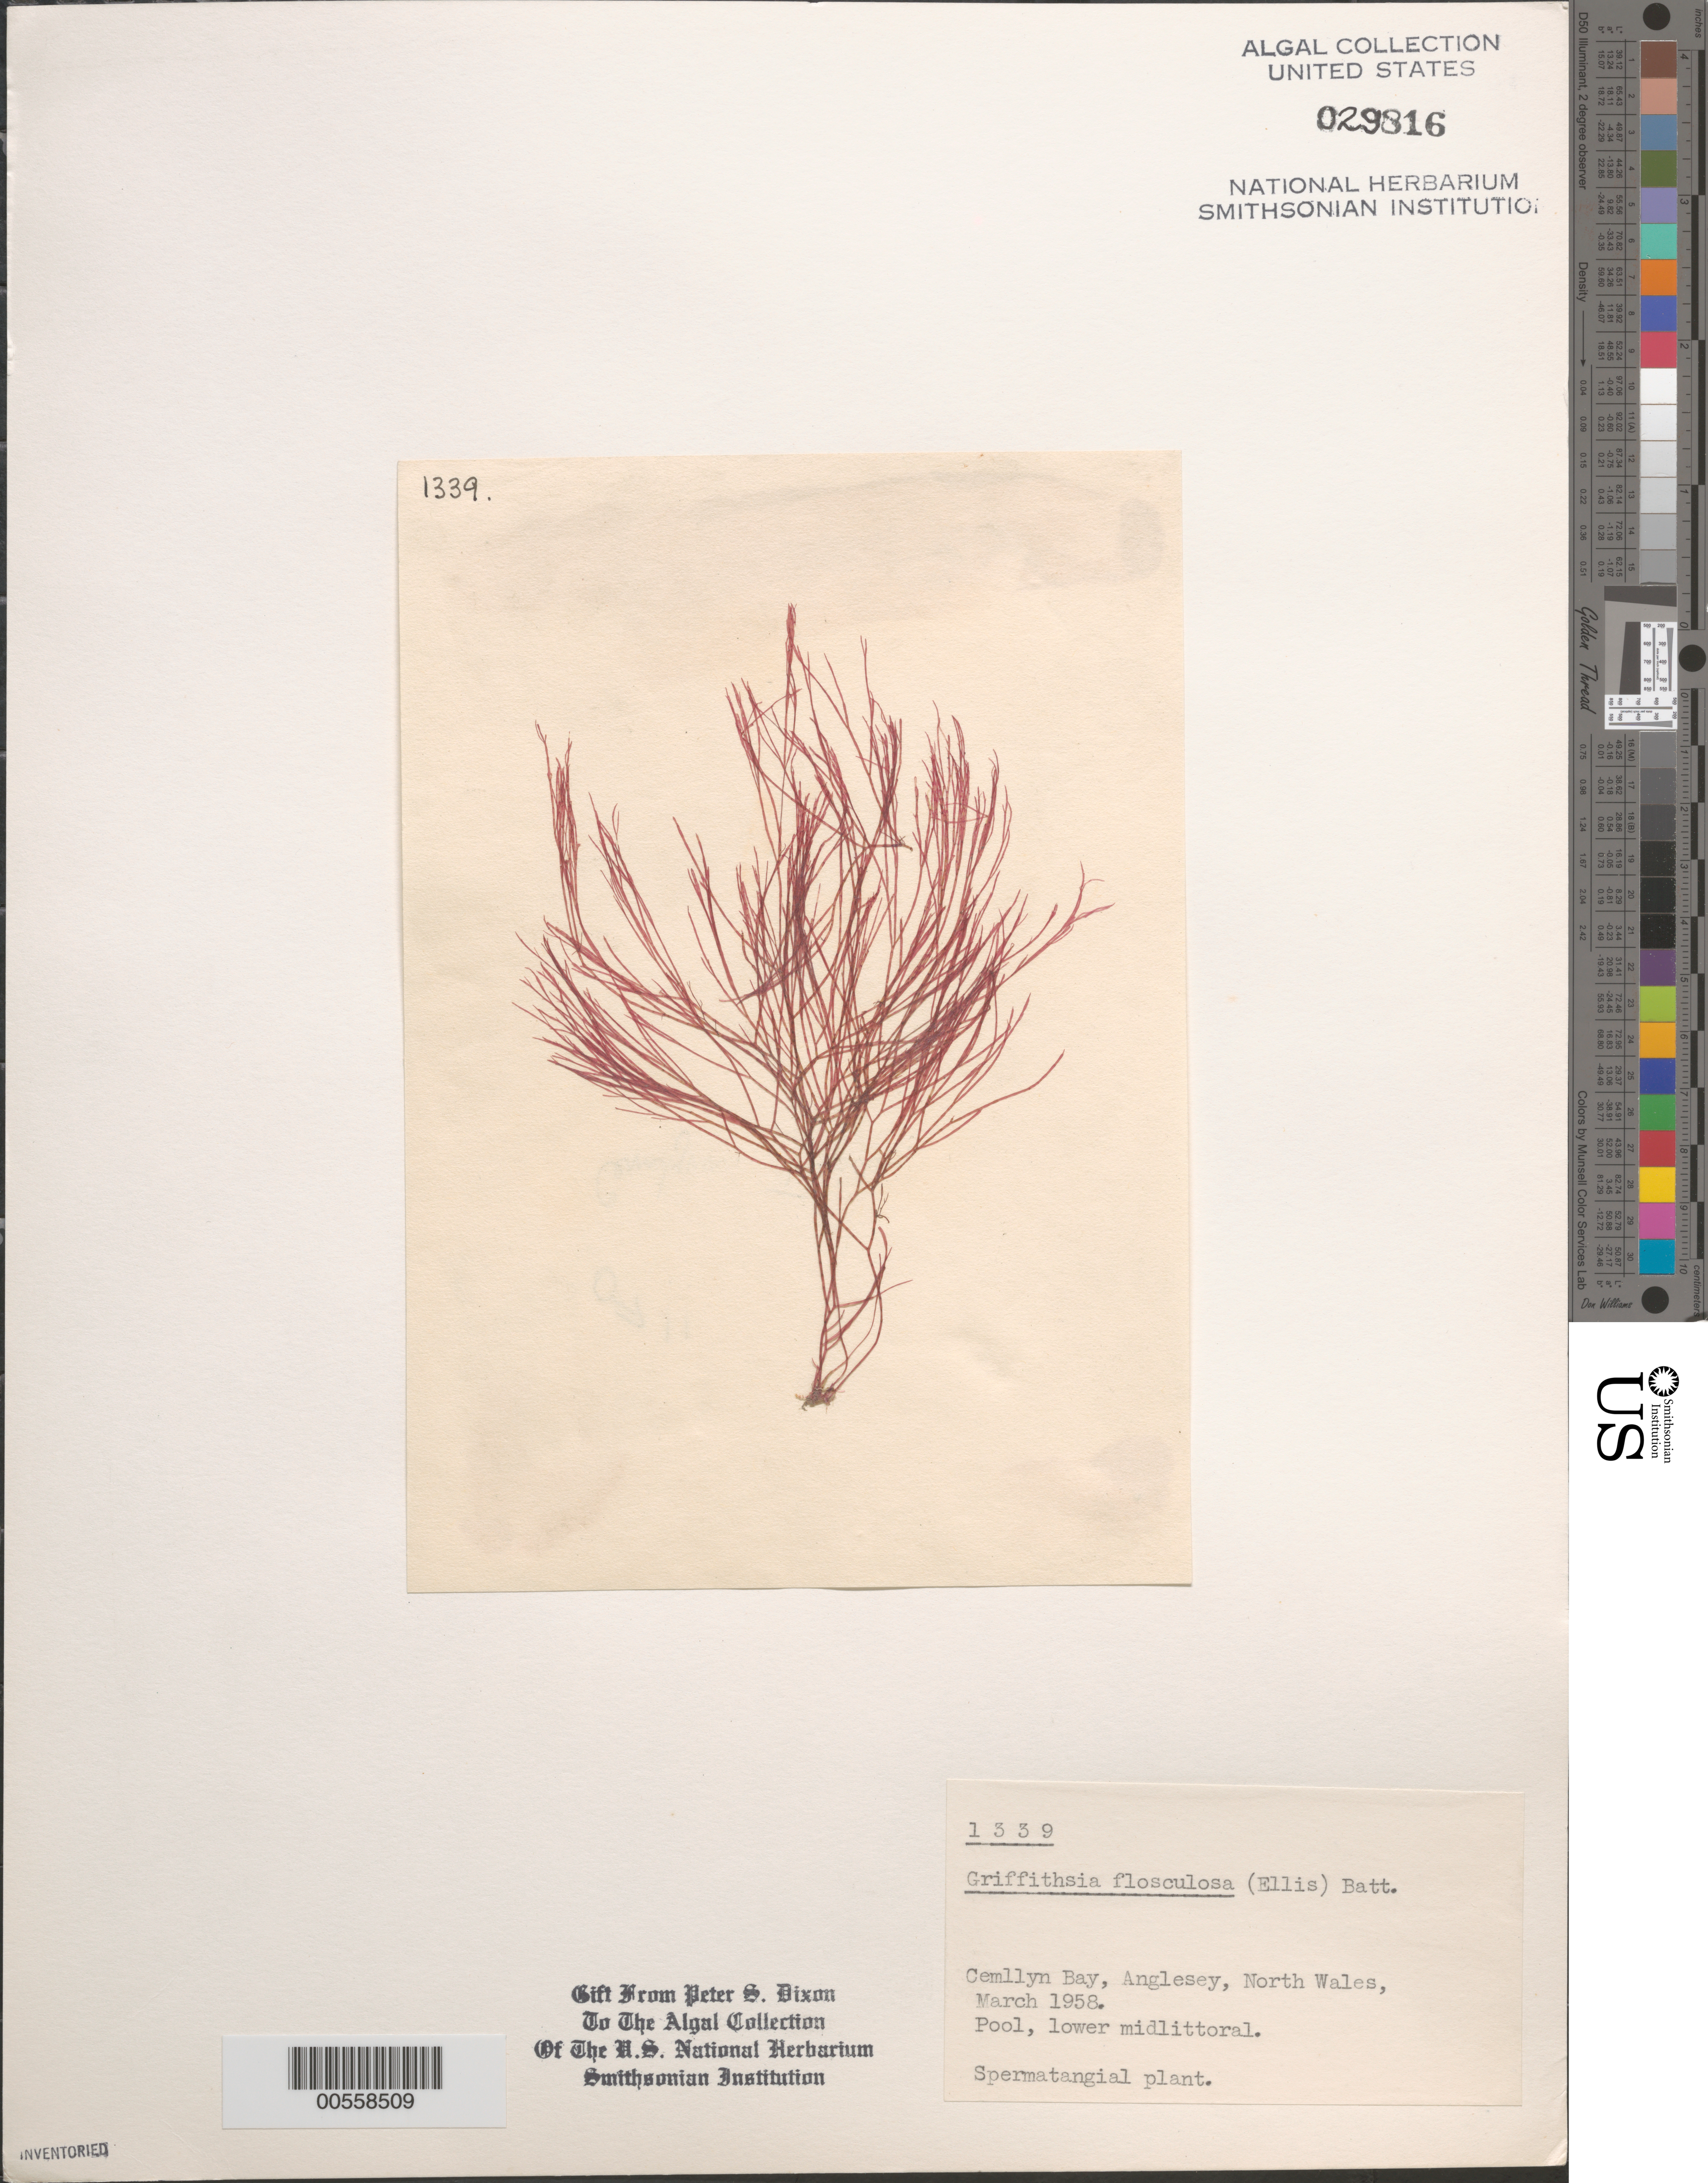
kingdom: Plantae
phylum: Rhodophyta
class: Florideophyceae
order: Ceramiales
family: Wrangeliaceae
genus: Halurus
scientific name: Halurus flosculosus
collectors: P. S. Dixon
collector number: PSD 1339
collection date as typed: Mar 1958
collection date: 1958-03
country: United Kingdom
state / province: Wales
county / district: Gwynedd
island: Anglesey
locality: Cemllyn Bay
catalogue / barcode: US 29816